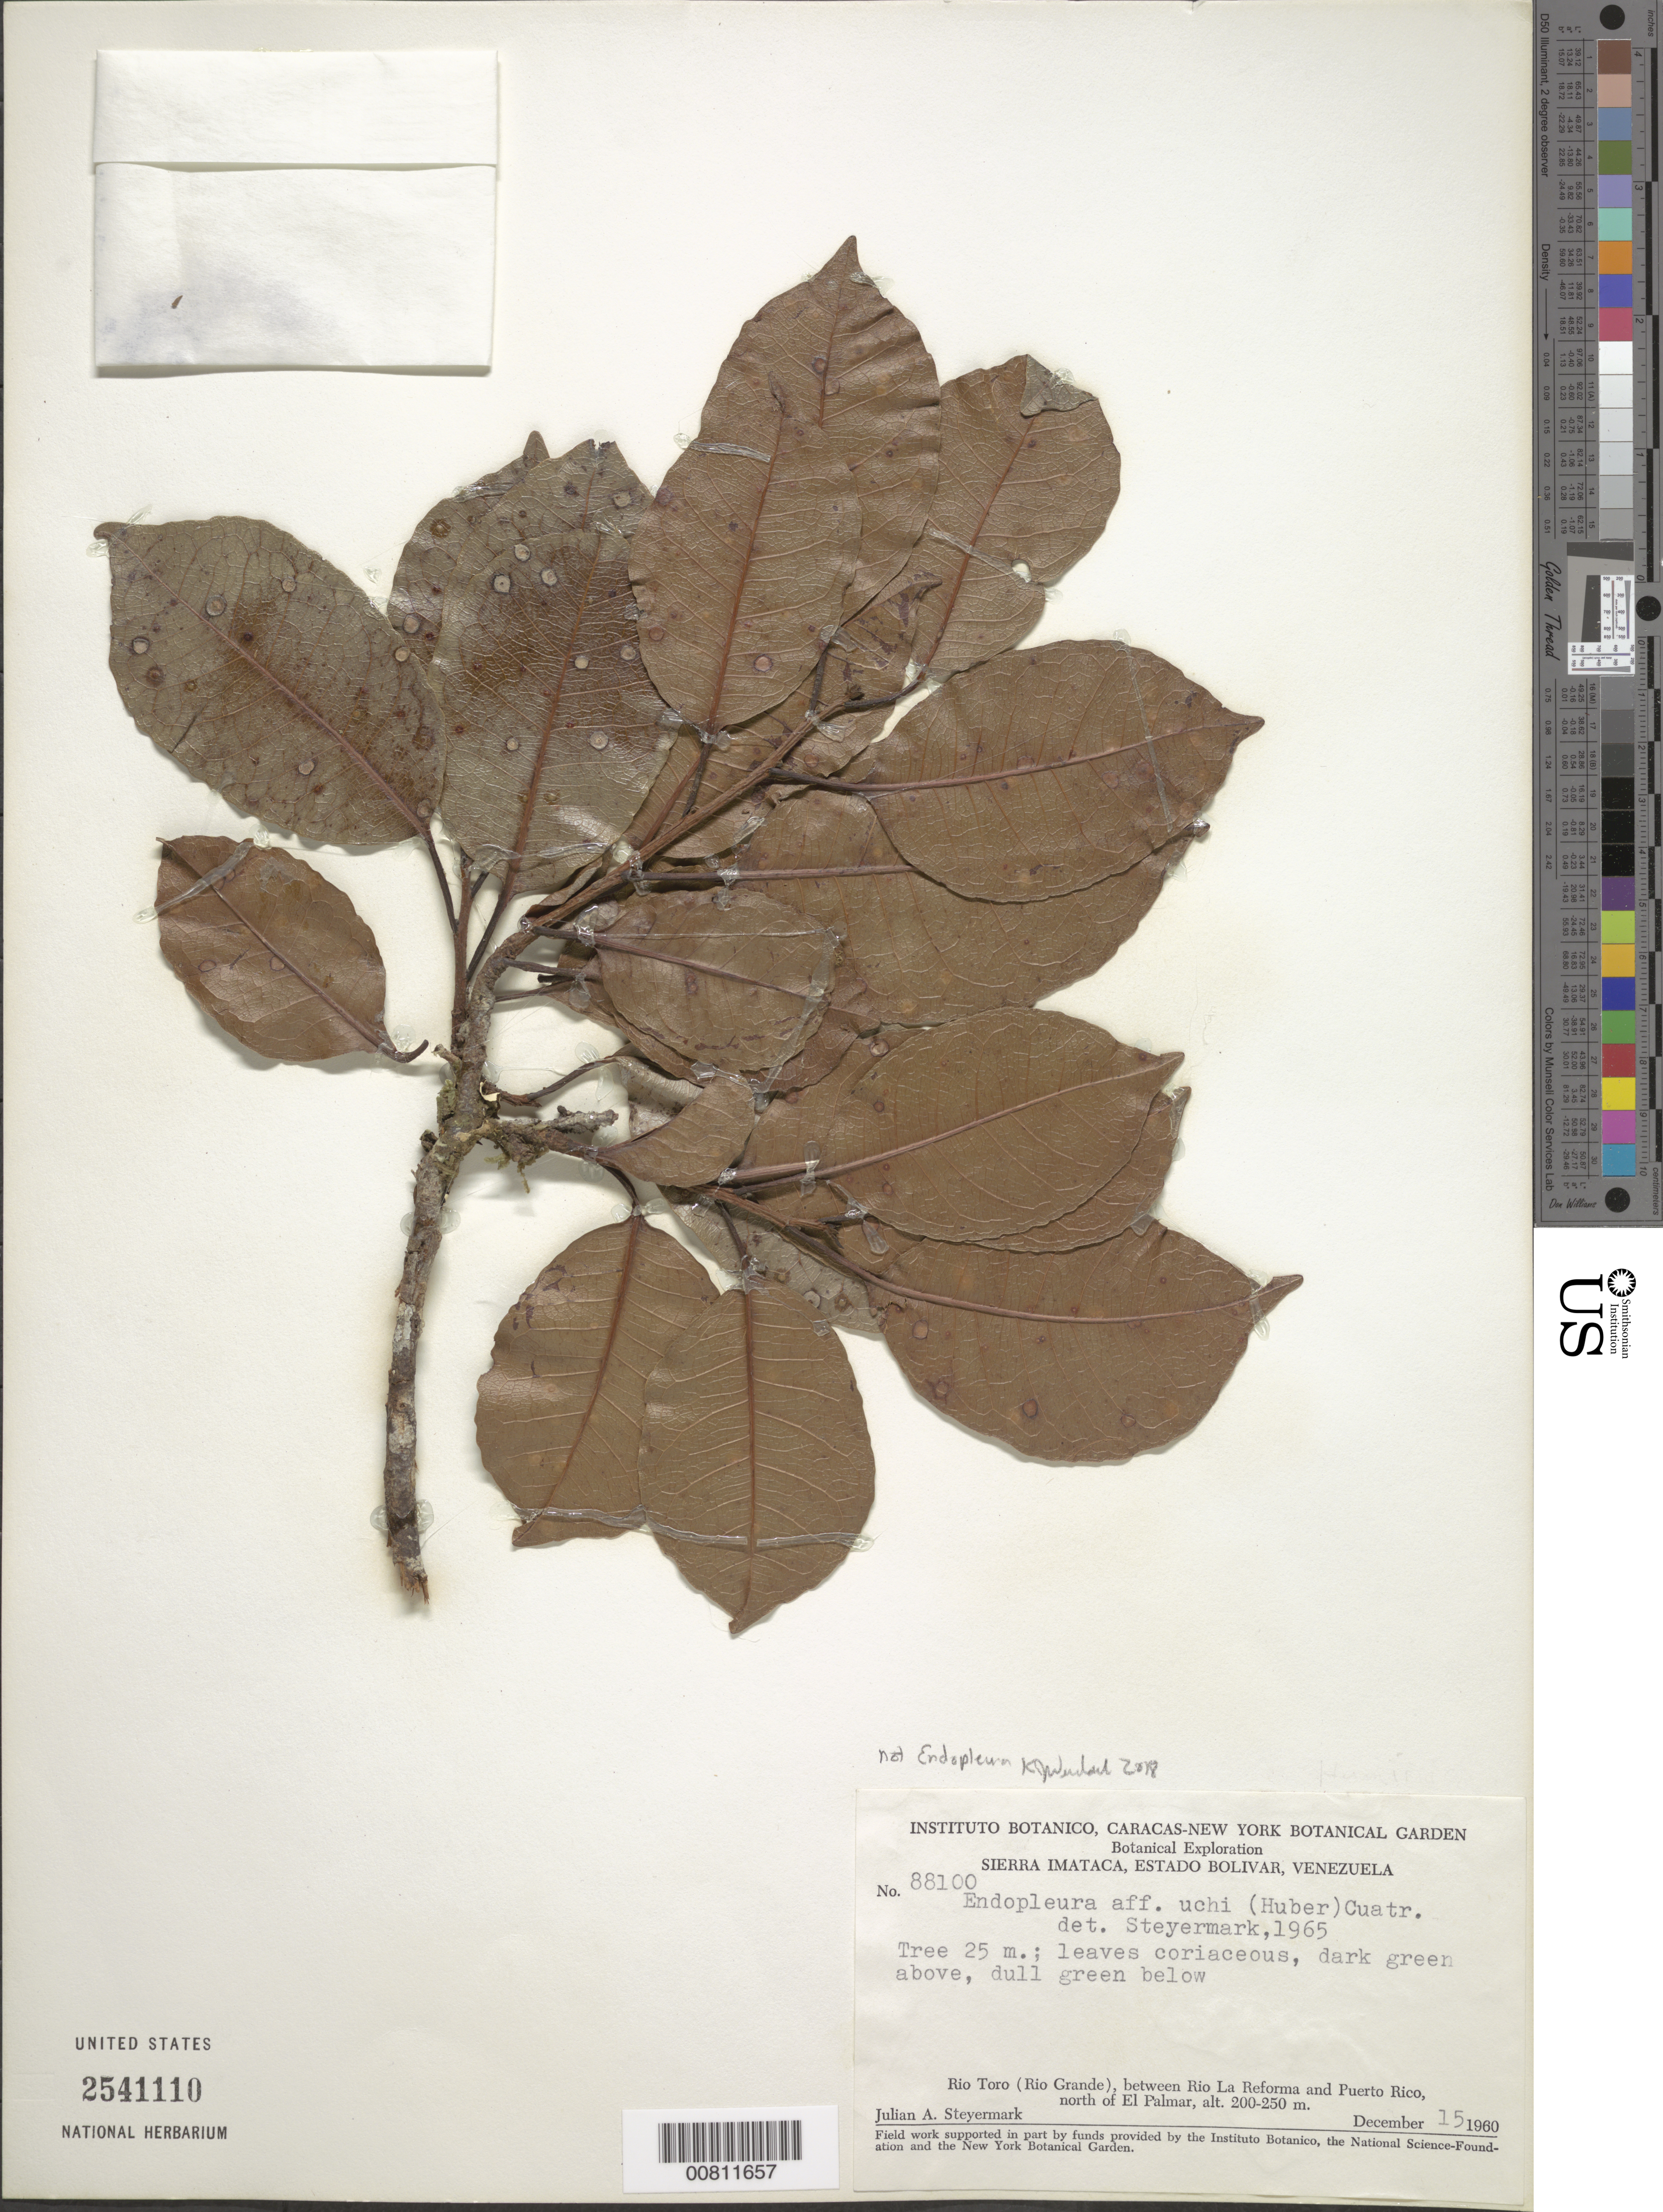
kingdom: Plantae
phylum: Tracheophyta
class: Magnoliopsida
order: Malpighiales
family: Humiriaceae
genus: Endopleura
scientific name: Endopleura uchi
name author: (Huber) Cuatrec.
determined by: Steyermark, Julian A., (VEN)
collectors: J. Steyermark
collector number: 88100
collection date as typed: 15-Dec-60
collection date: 1960-12-15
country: Venezuela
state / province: Bolívar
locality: Sierra Imataca; Cerro La Reforma, above junction with Río Reforma with Río Toro (Río Grande), between Río La Reforma and Puerto Rico, N of El Palmar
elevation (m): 200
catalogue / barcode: US 2541110